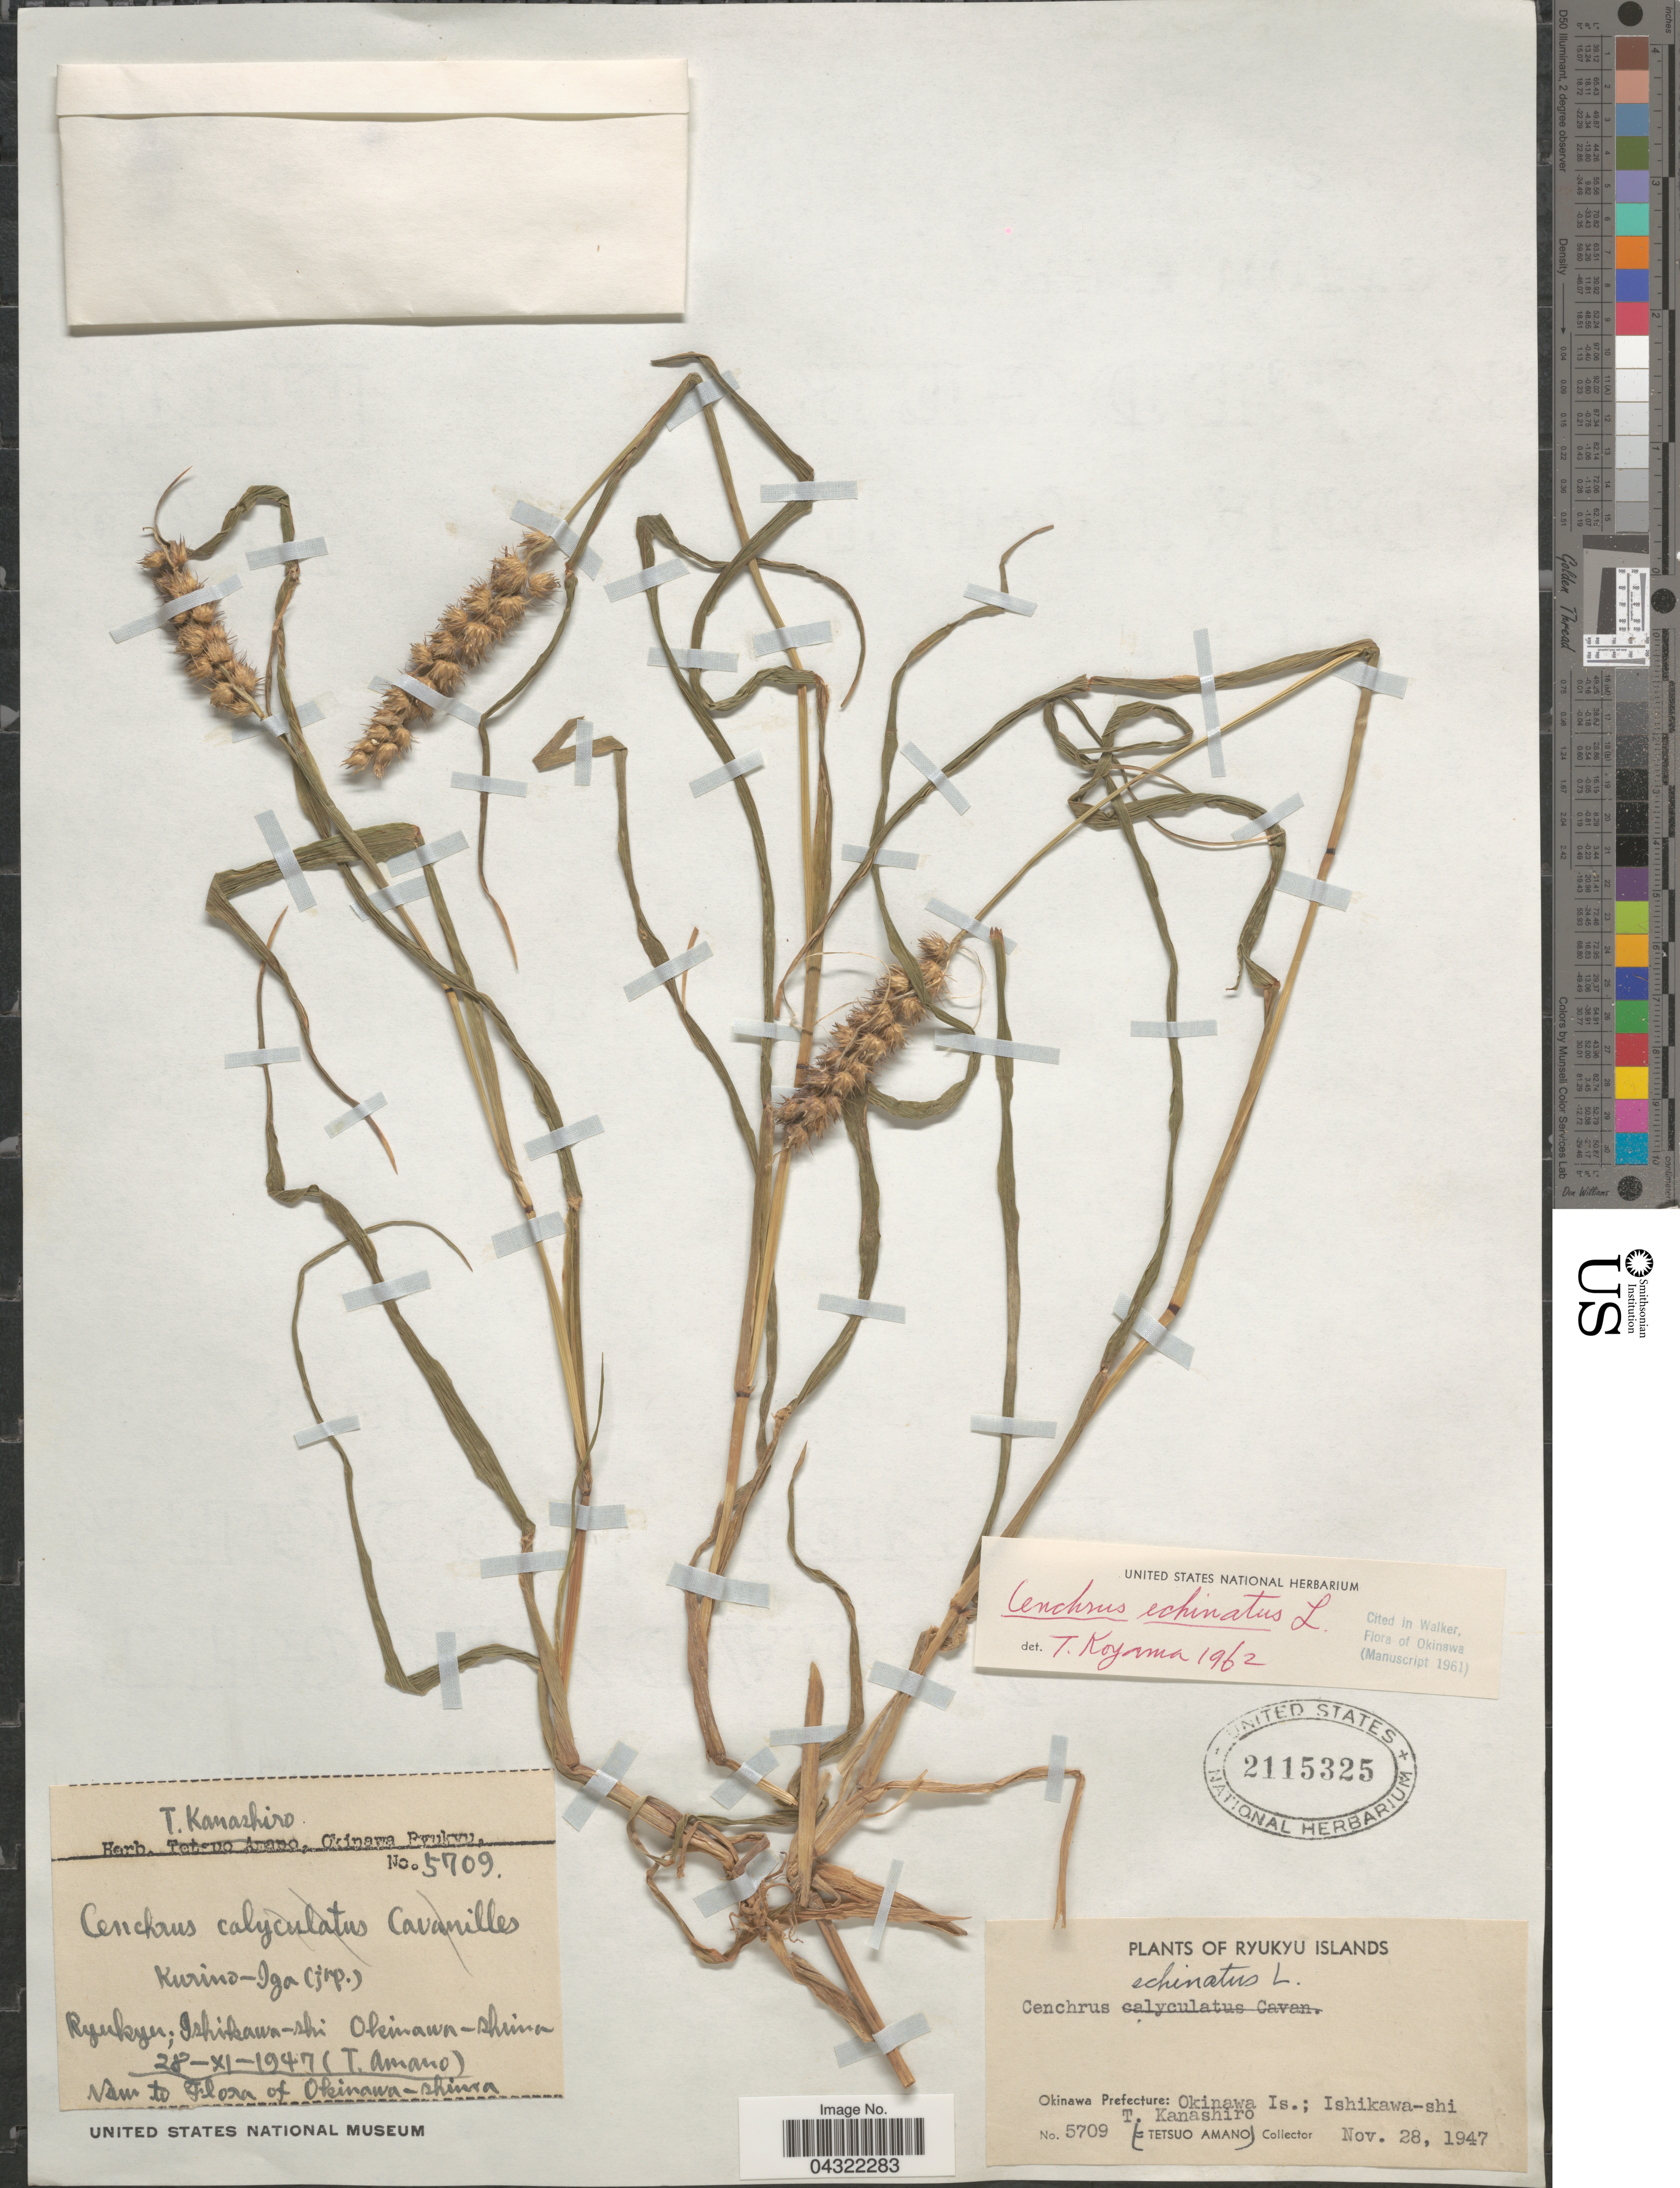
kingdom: Plantae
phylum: Tracheophyta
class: Liliopsida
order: Poales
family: Poaceae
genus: Cenchrus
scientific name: Cenchrus echinatus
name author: L.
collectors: T. Kanashiro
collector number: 5709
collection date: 1947-11-28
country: Japan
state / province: Okinawa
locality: Ryukyu Islands. Okinawa Prefecture: Okinawa Is.; Ishikawa-shi. Kwino-Iga (jap.). Okinawa-shima.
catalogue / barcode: US 2115325